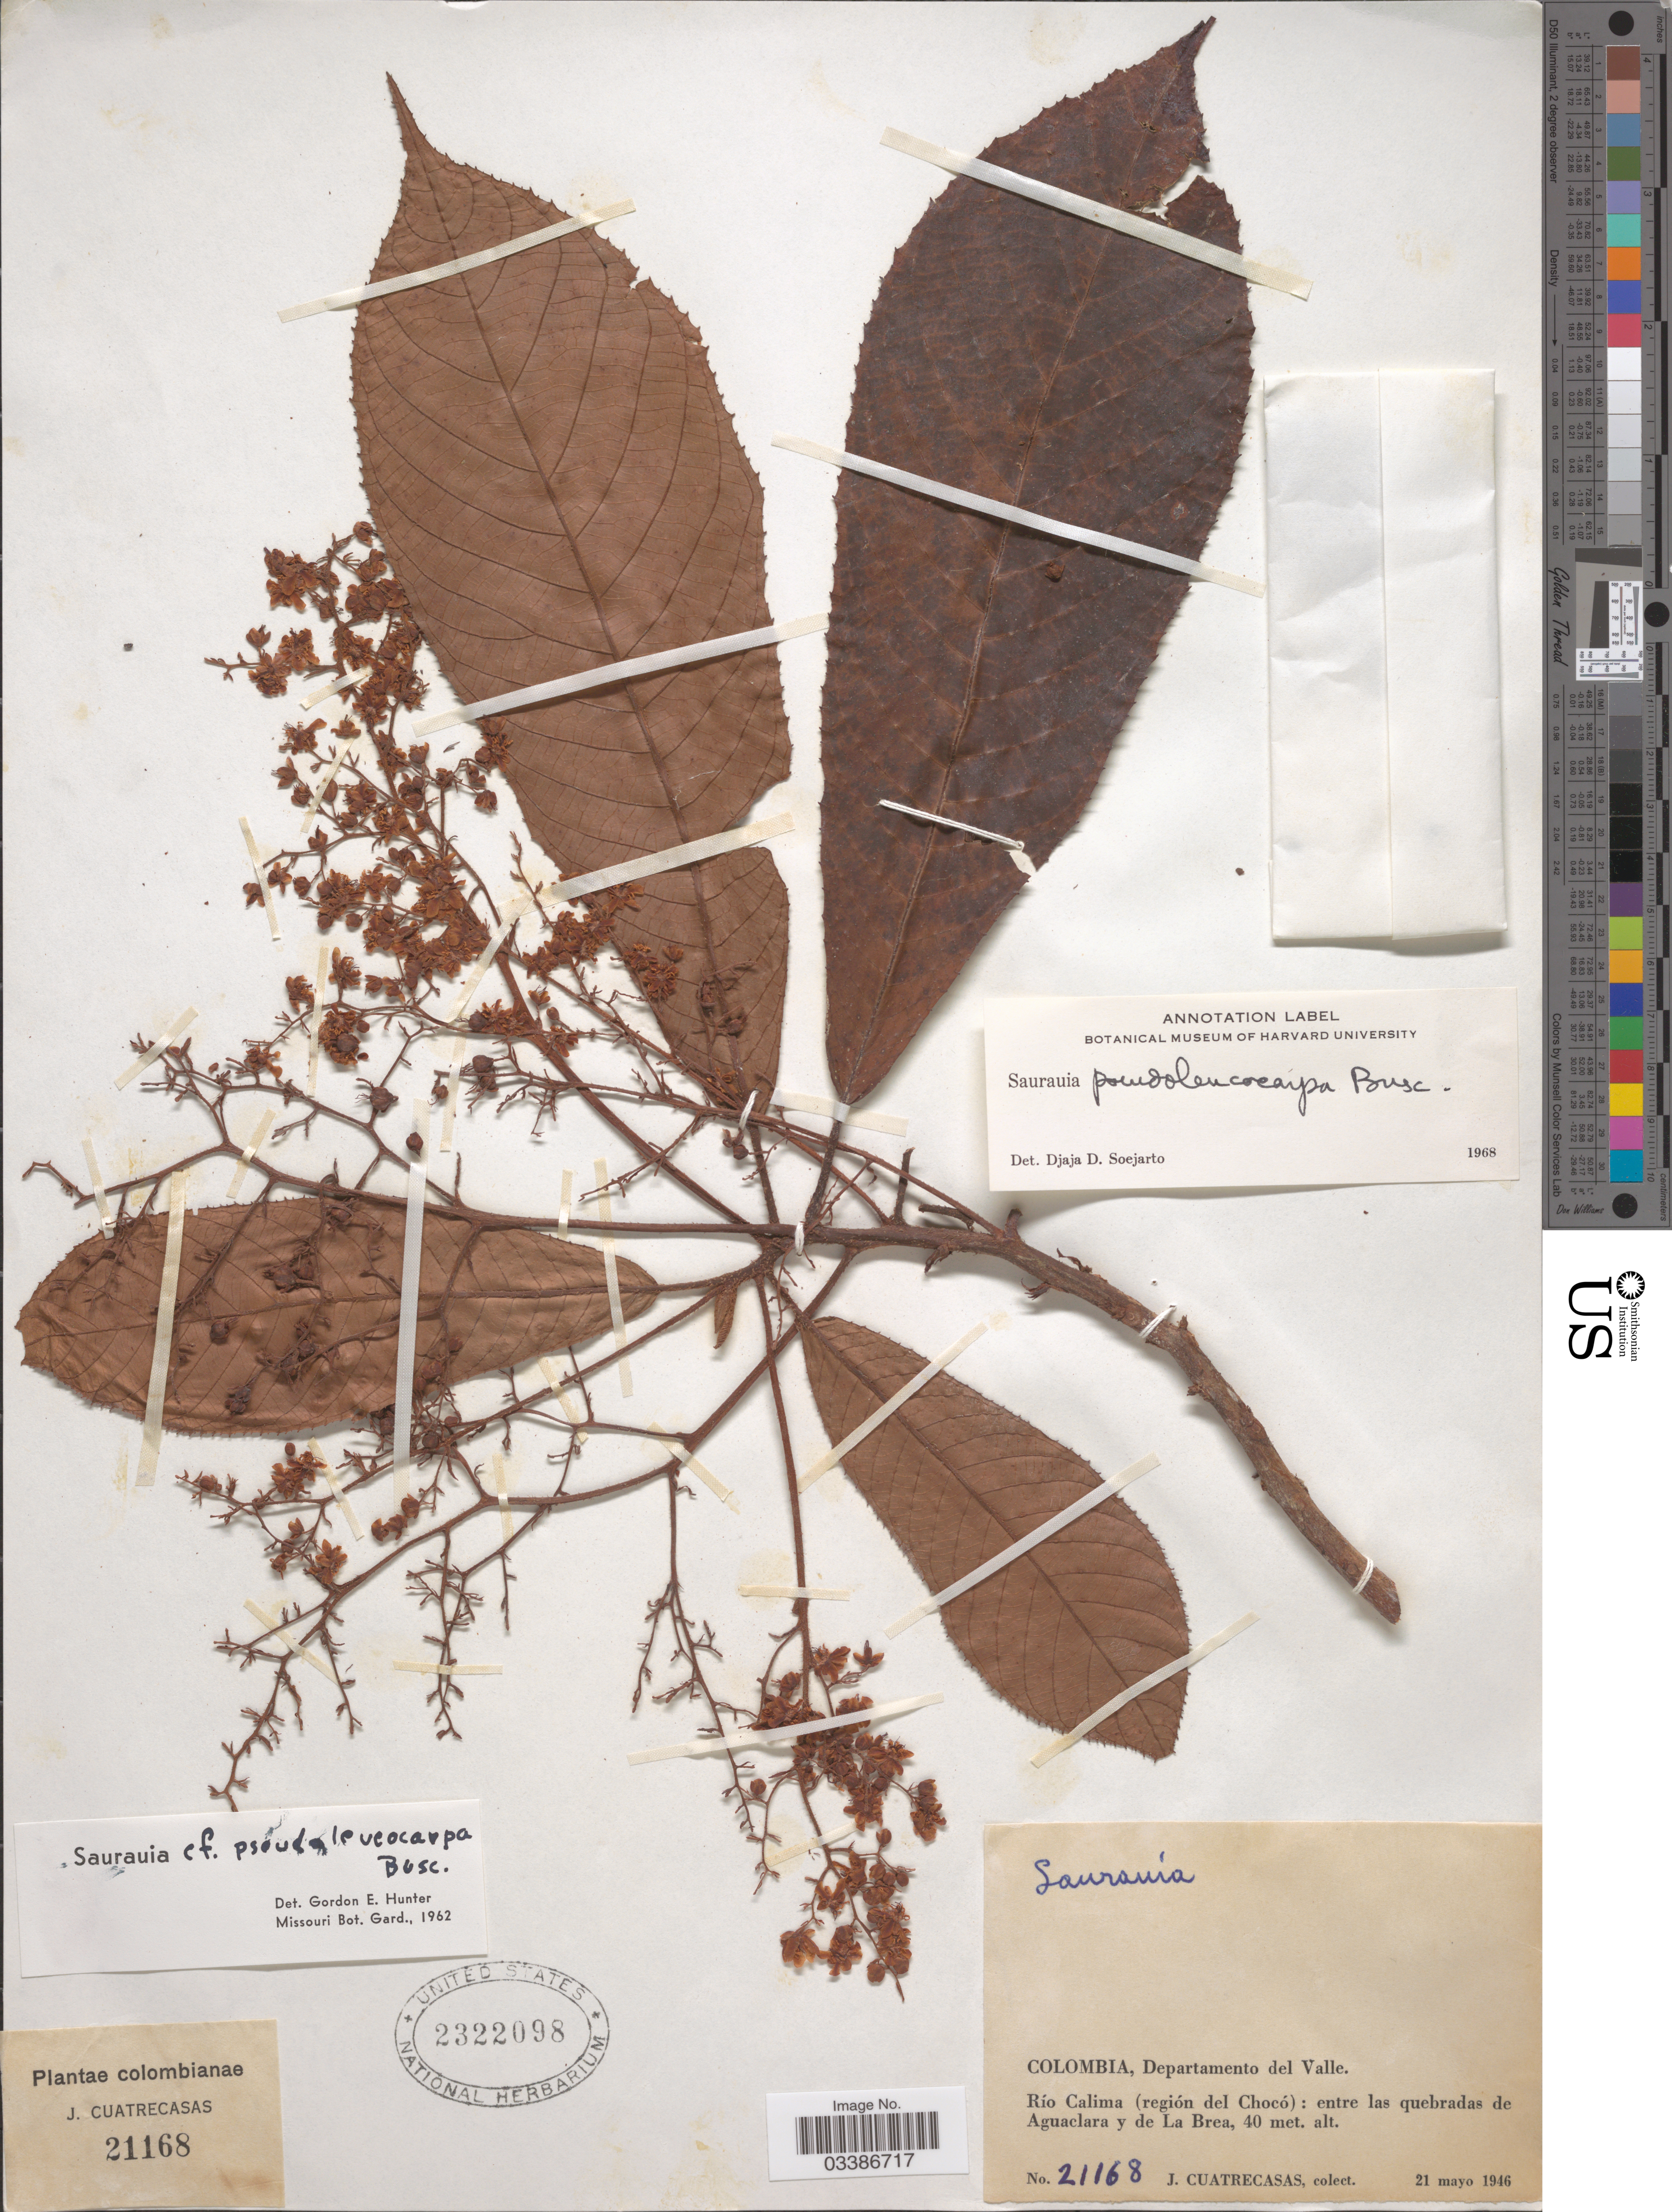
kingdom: Plantae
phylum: Tracheophyta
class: Magnoliopsida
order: Ericales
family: Actinidiaceae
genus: Saurauia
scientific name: Saurauia pseudoleucocarpa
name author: Buscal.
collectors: J. Cuatrecasas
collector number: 21168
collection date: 1946-05-21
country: Colombia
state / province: Valle del Cauca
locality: Departamento del Valle. Río Calima (región del Chocó): entre las quebradas de Aguaclara y de La Brea.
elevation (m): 40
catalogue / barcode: US 2322098